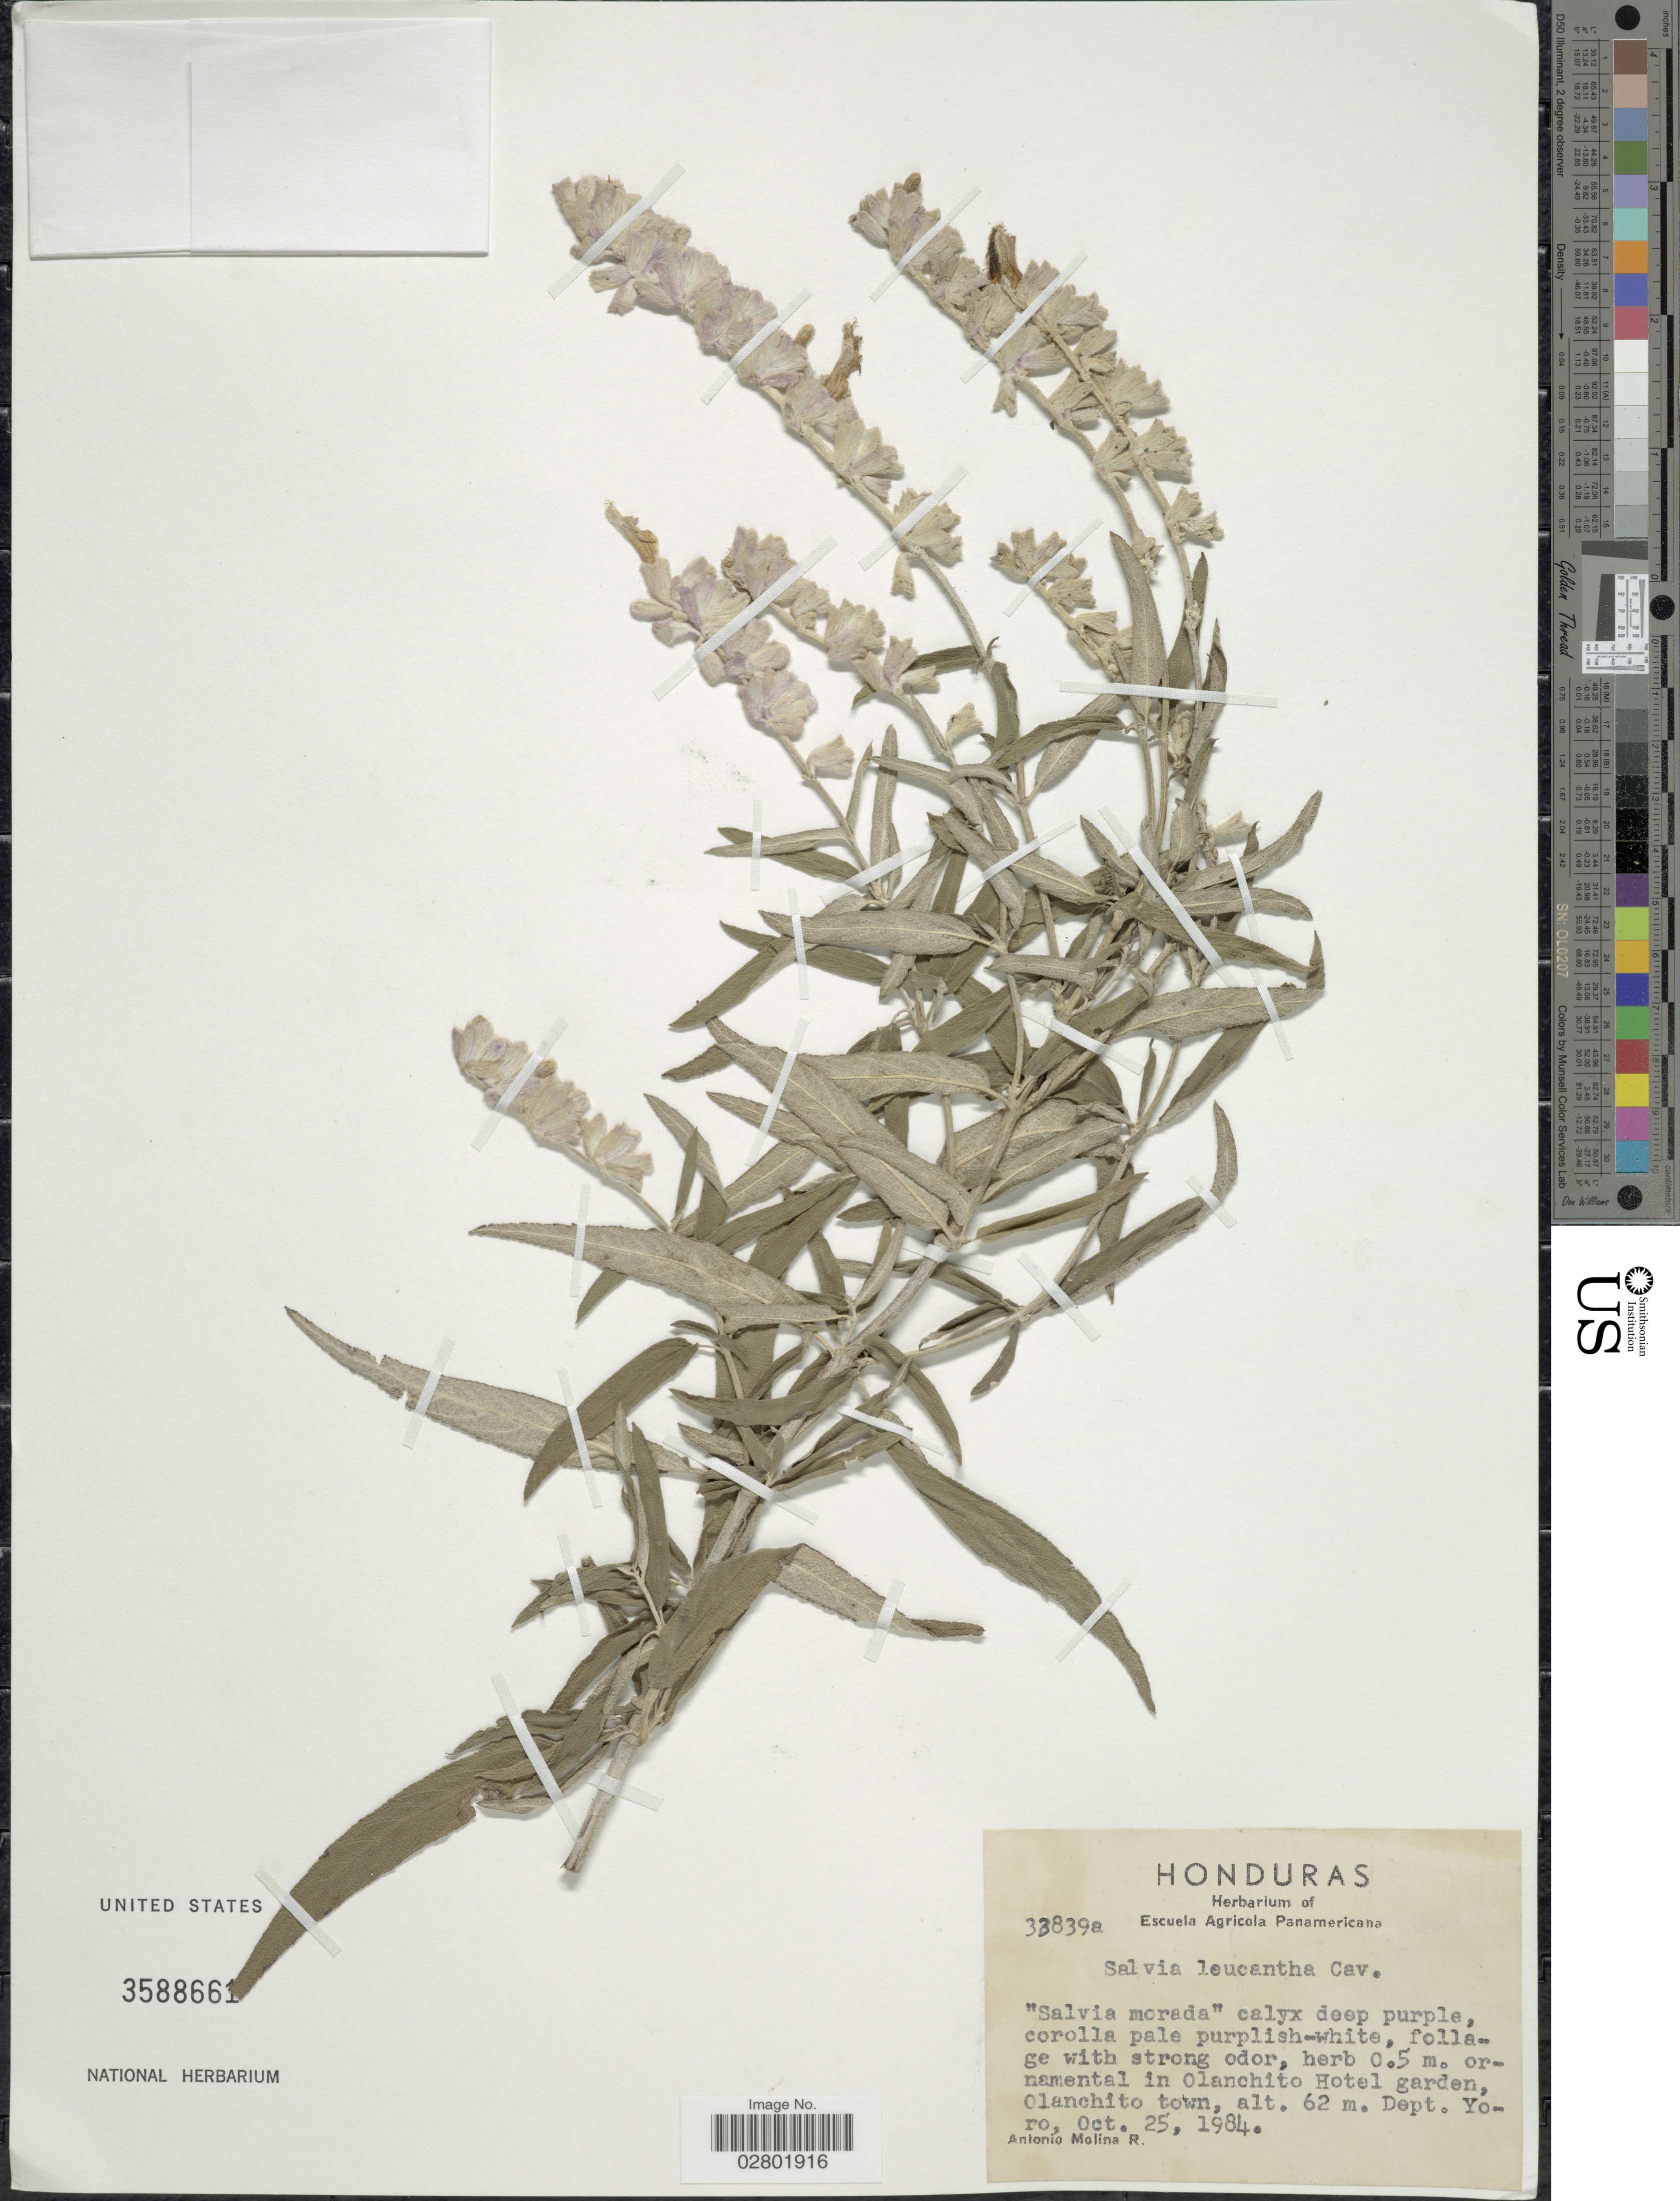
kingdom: Plantae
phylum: Tracheophyta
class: Magnoliopsida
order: Lamiales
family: Lamiaceae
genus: Salvia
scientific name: Salvia leucantha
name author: Cav.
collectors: A. Molina R.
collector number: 33839a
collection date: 1984-10-25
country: Honduras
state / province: Yoro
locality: Ornamental in Olanchito Hotel garden, Olanchito town, Dept. Yoro.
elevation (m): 62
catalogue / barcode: US 3588661